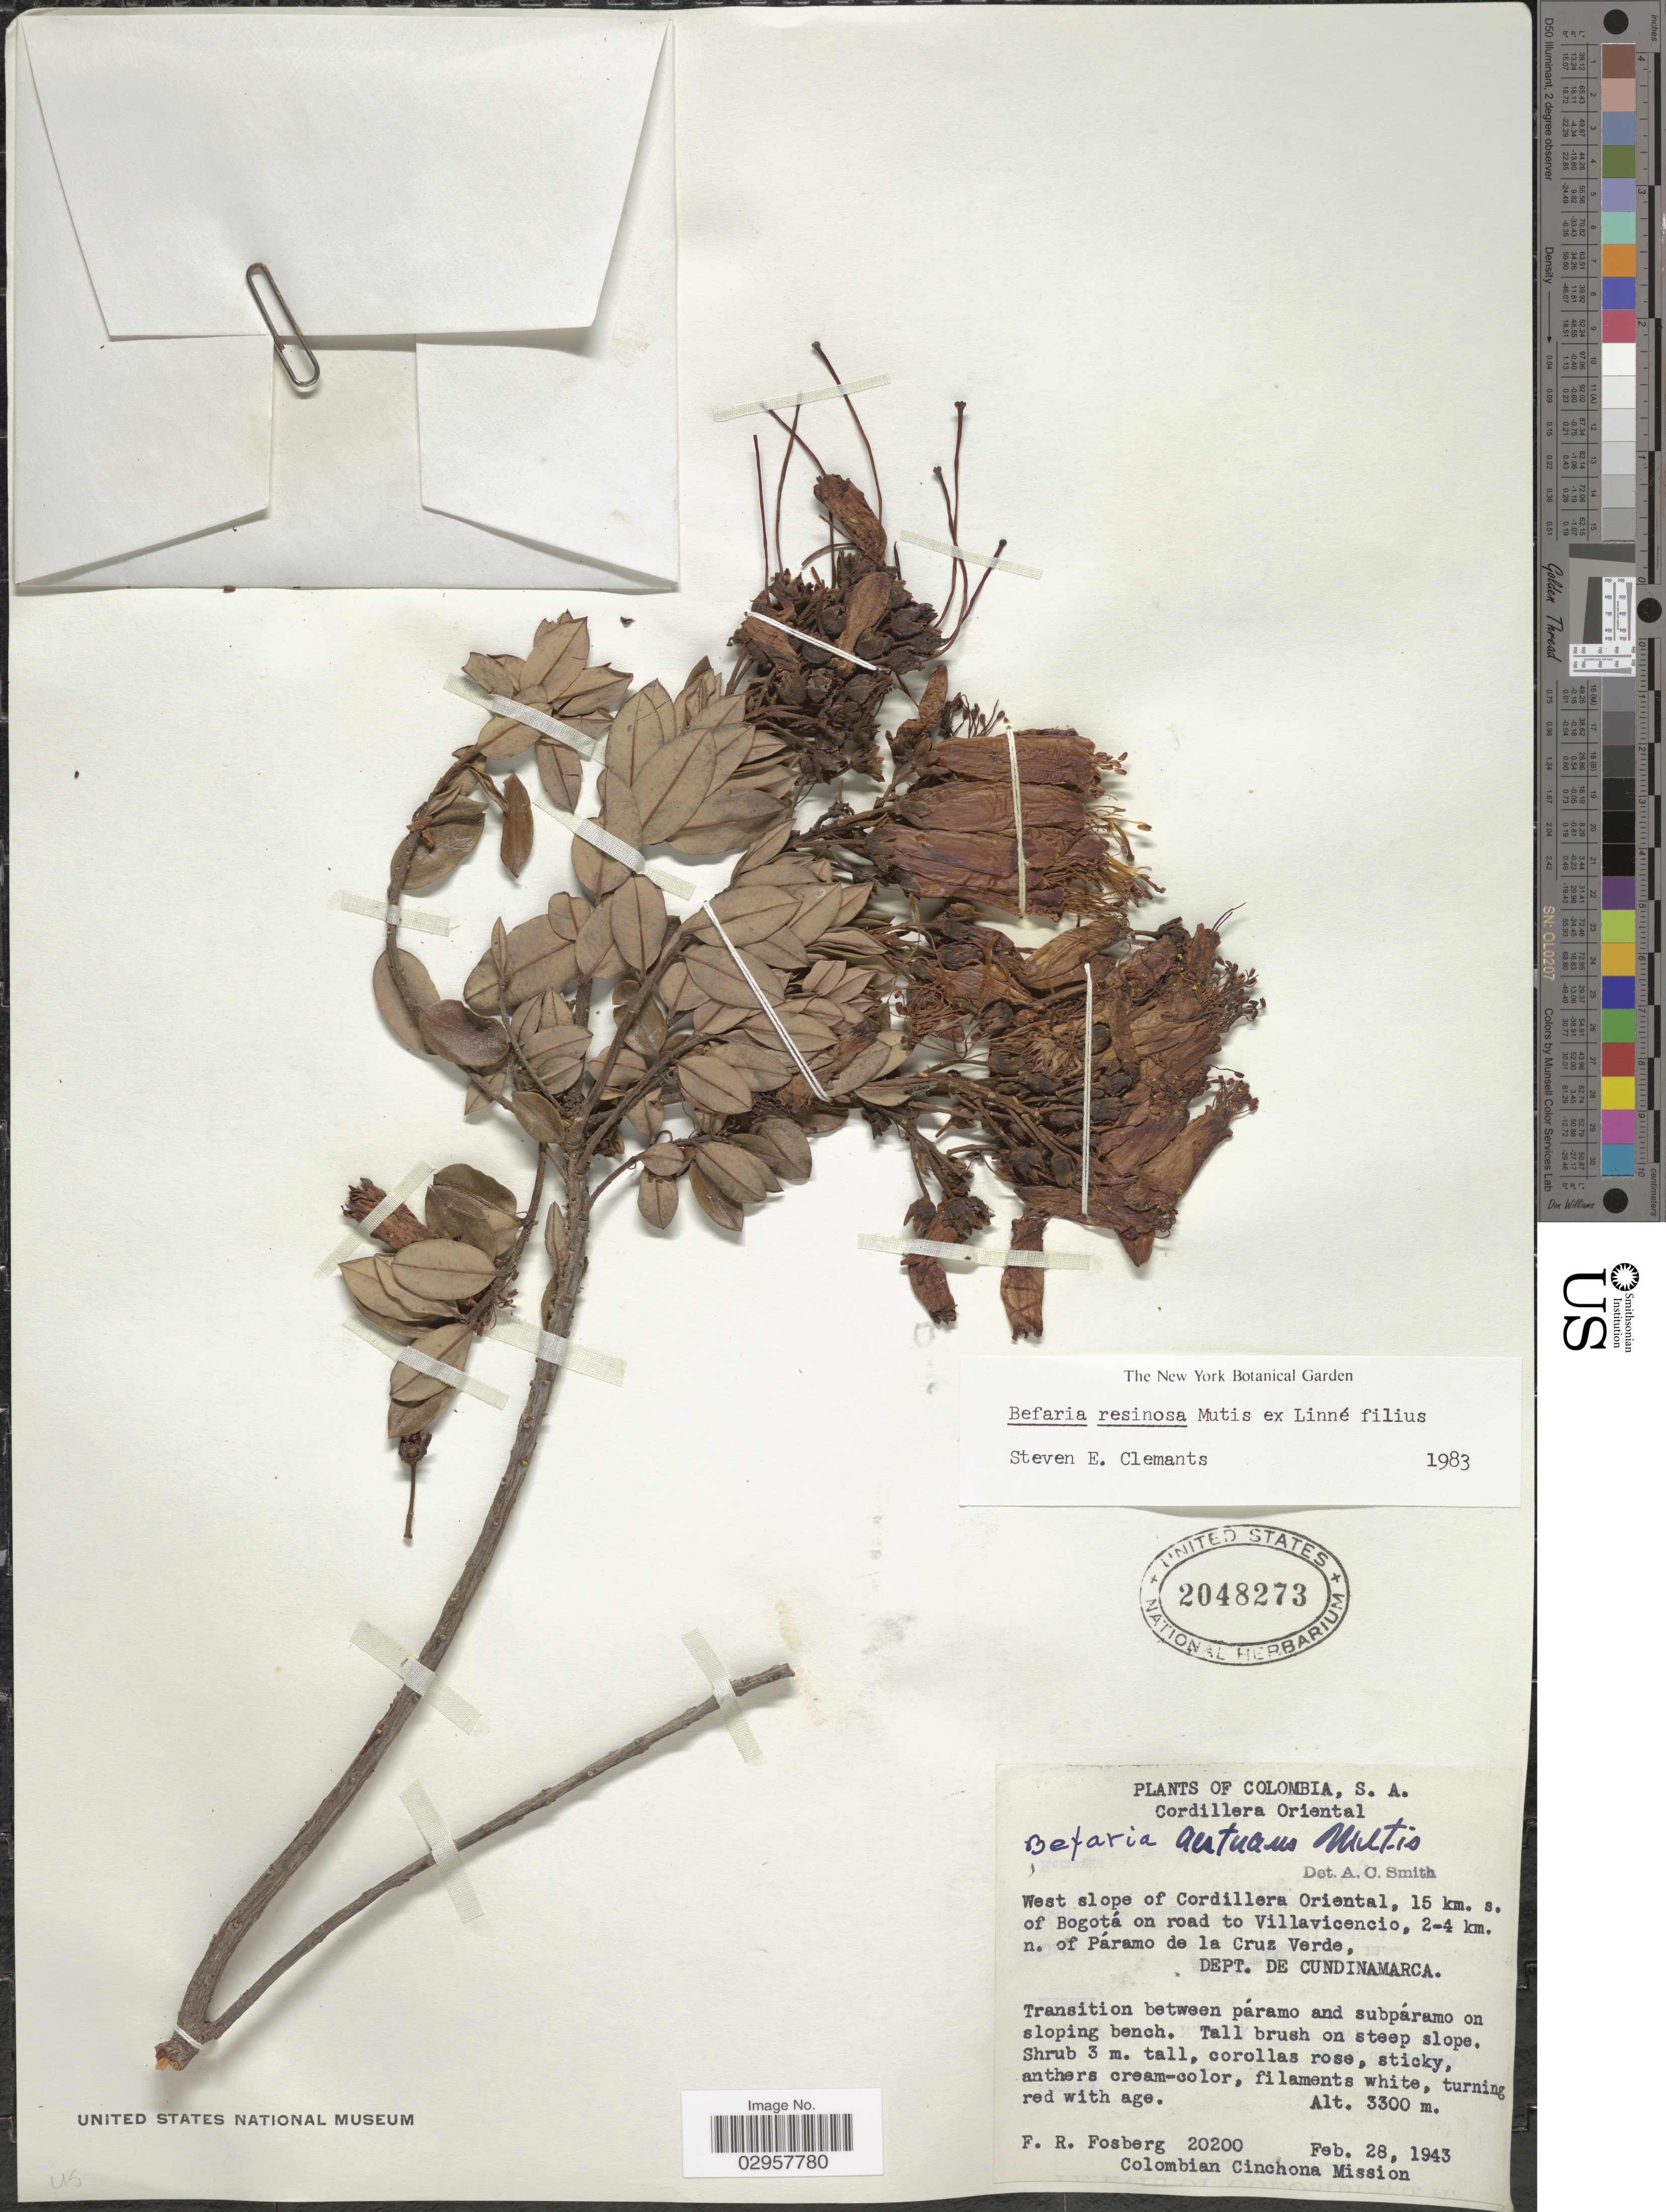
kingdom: Plantae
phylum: Tracheophyta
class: Magnoliopsida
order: Ericales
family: Ericaceae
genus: Befaria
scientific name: Befaria resinosa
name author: Mutis ex L. f.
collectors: F. R. Fosberg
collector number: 20200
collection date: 1943-02-28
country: Colombia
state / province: Cundinamarca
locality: Cordillera Oriental. West slope of Cordillera Oriental, 15 km. s. of Bogotá on road to Villavicencio, 2-4 km. n. of Páramo de la Cruz Verde, Dept. de Cundinamarca.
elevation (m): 3300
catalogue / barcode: US 2048273